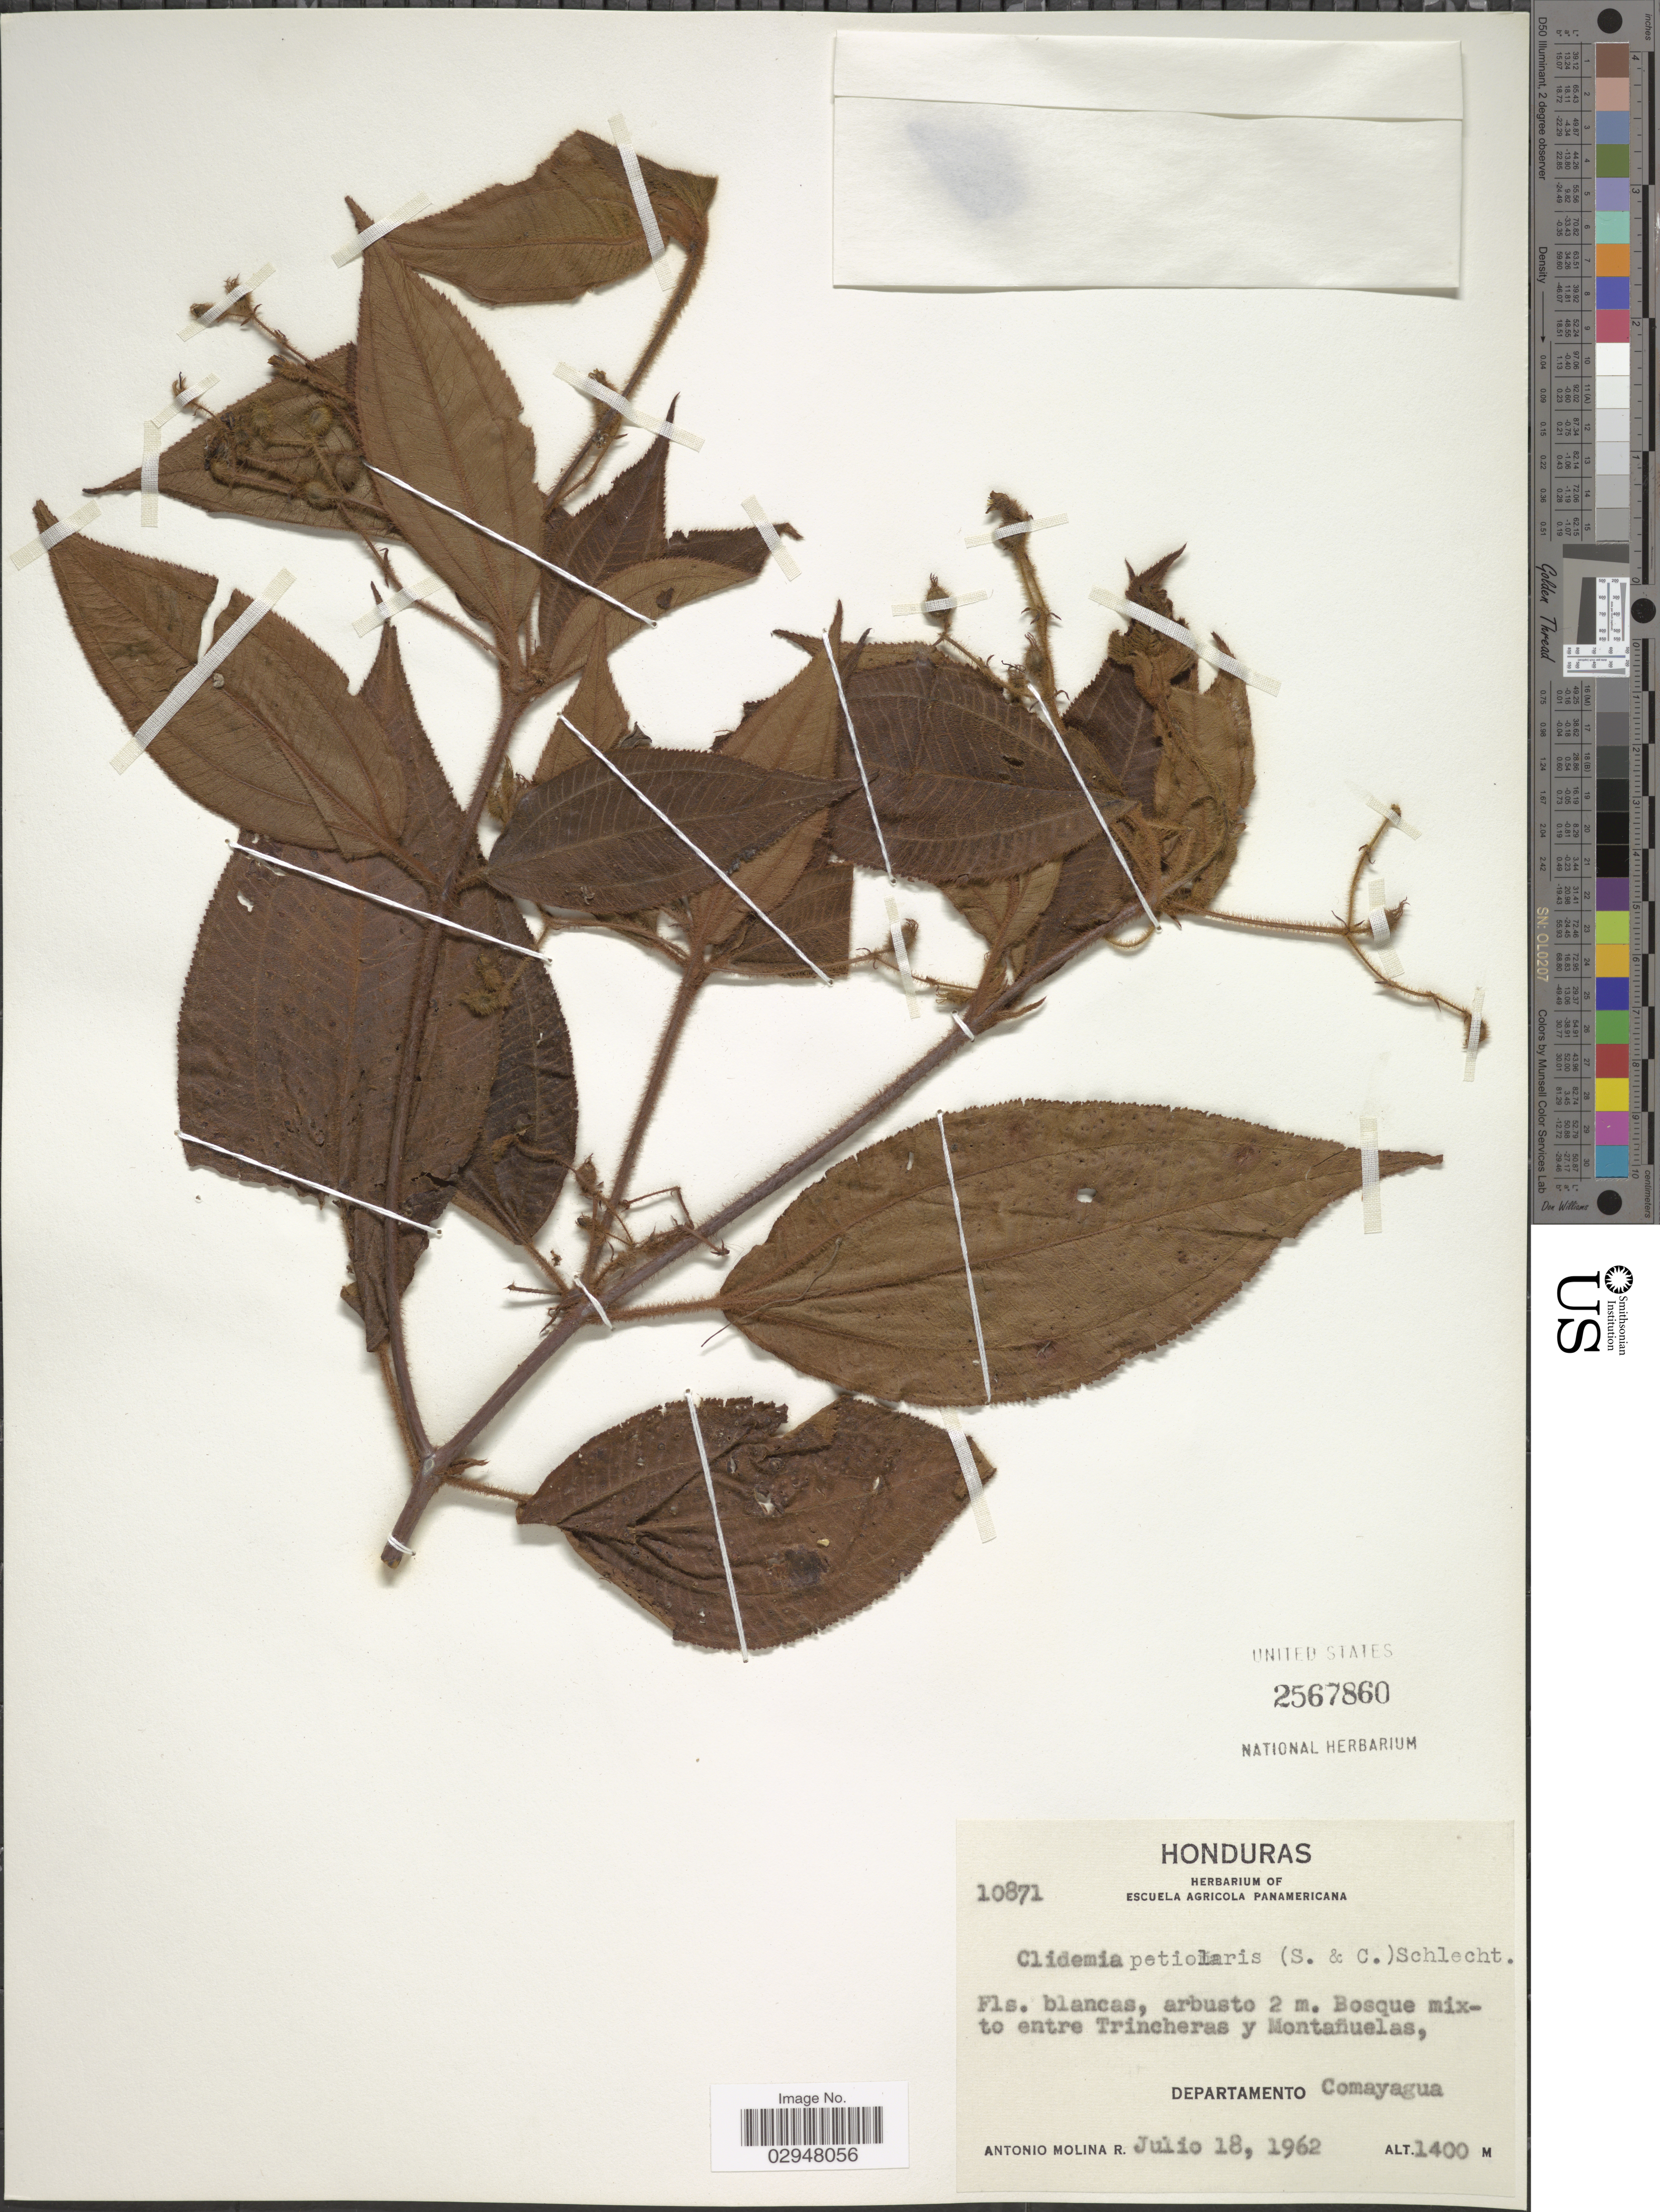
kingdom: Plantae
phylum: Tracheophyta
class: Magnoliopsida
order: Myrtales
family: Melastomataceae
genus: Clidemia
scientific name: Clidemia petiolaris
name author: (Schltdl. & Cham.) Schltdl. ex Triana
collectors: A. Molina R.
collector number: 10871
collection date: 1962-07-18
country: Honduras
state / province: Comayagua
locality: Bosque mixto entre Trincheras y Montañuelas, Departamento Comayagua.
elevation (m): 1400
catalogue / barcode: US 2567860